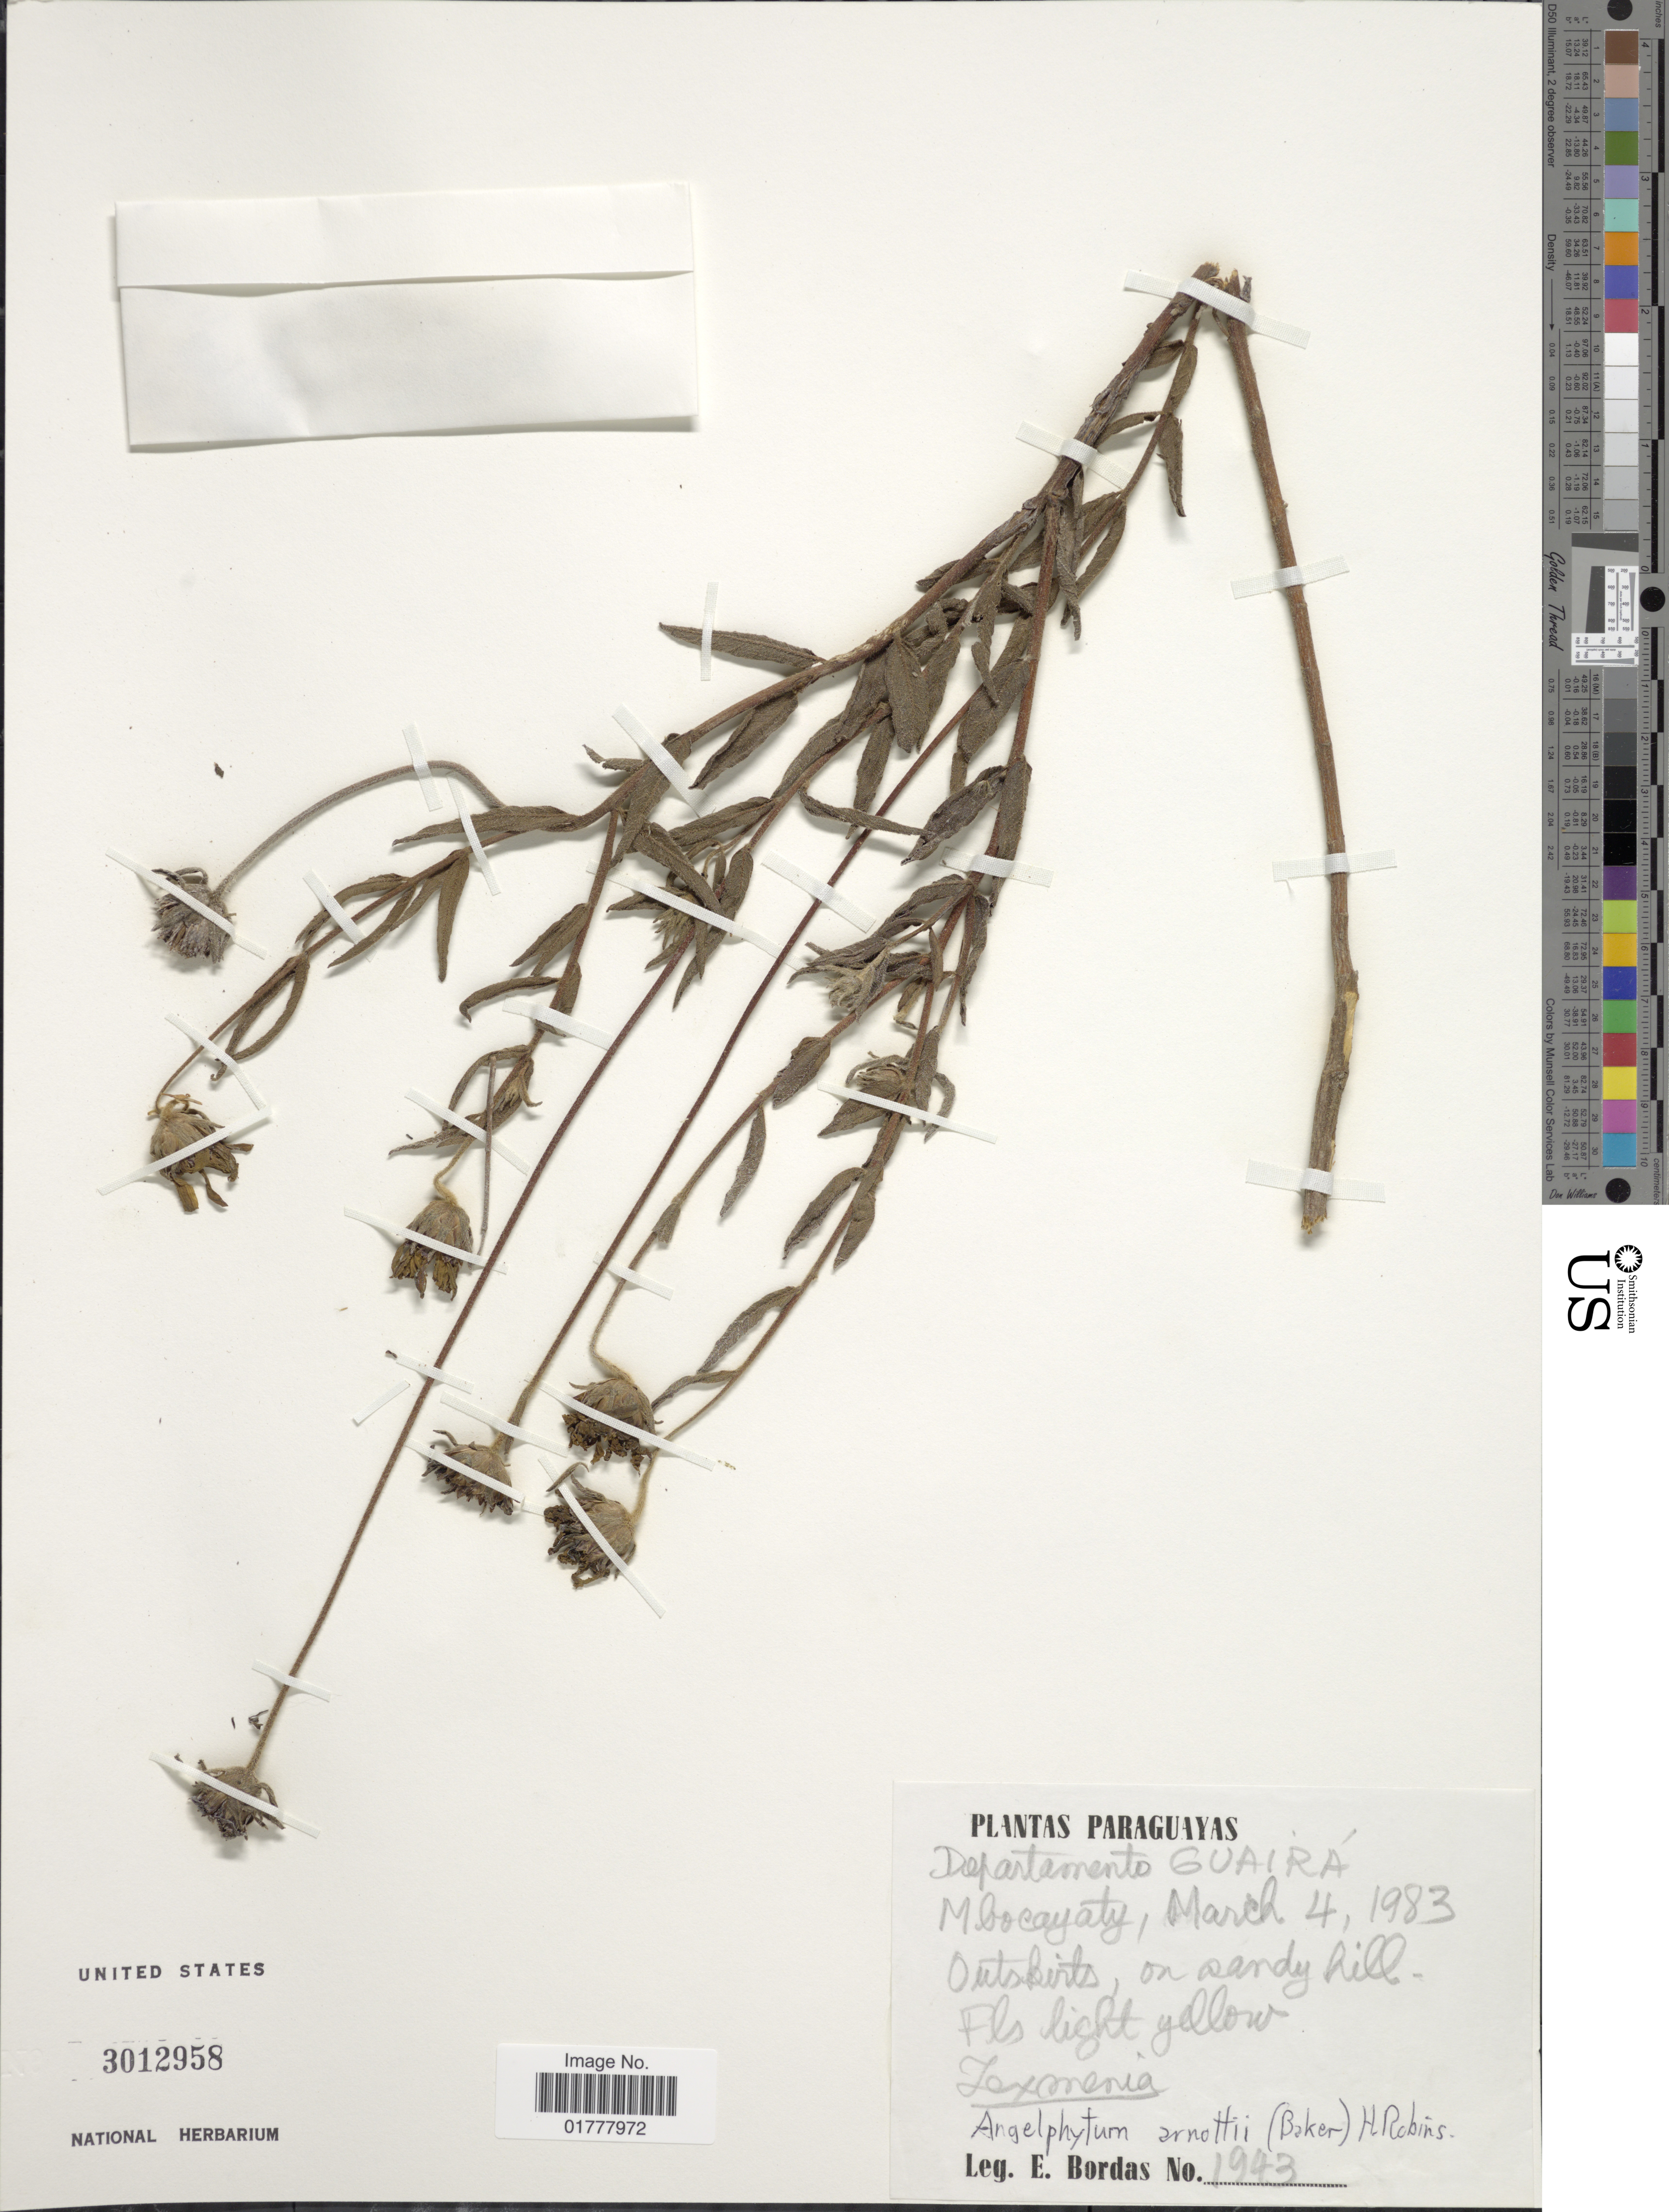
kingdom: Plantae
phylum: Tracheophyta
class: Magnoliopsida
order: Asterales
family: Asteraceae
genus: Angelphytum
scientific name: Angelphytum arnottii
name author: (Baker) H. Rob.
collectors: E. Bordas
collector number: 1943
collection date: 1983-03-04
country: Paraguay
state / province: Guaira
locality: Departamento Guaira, Mbocayaty, outskirts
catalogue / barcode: US 3012958